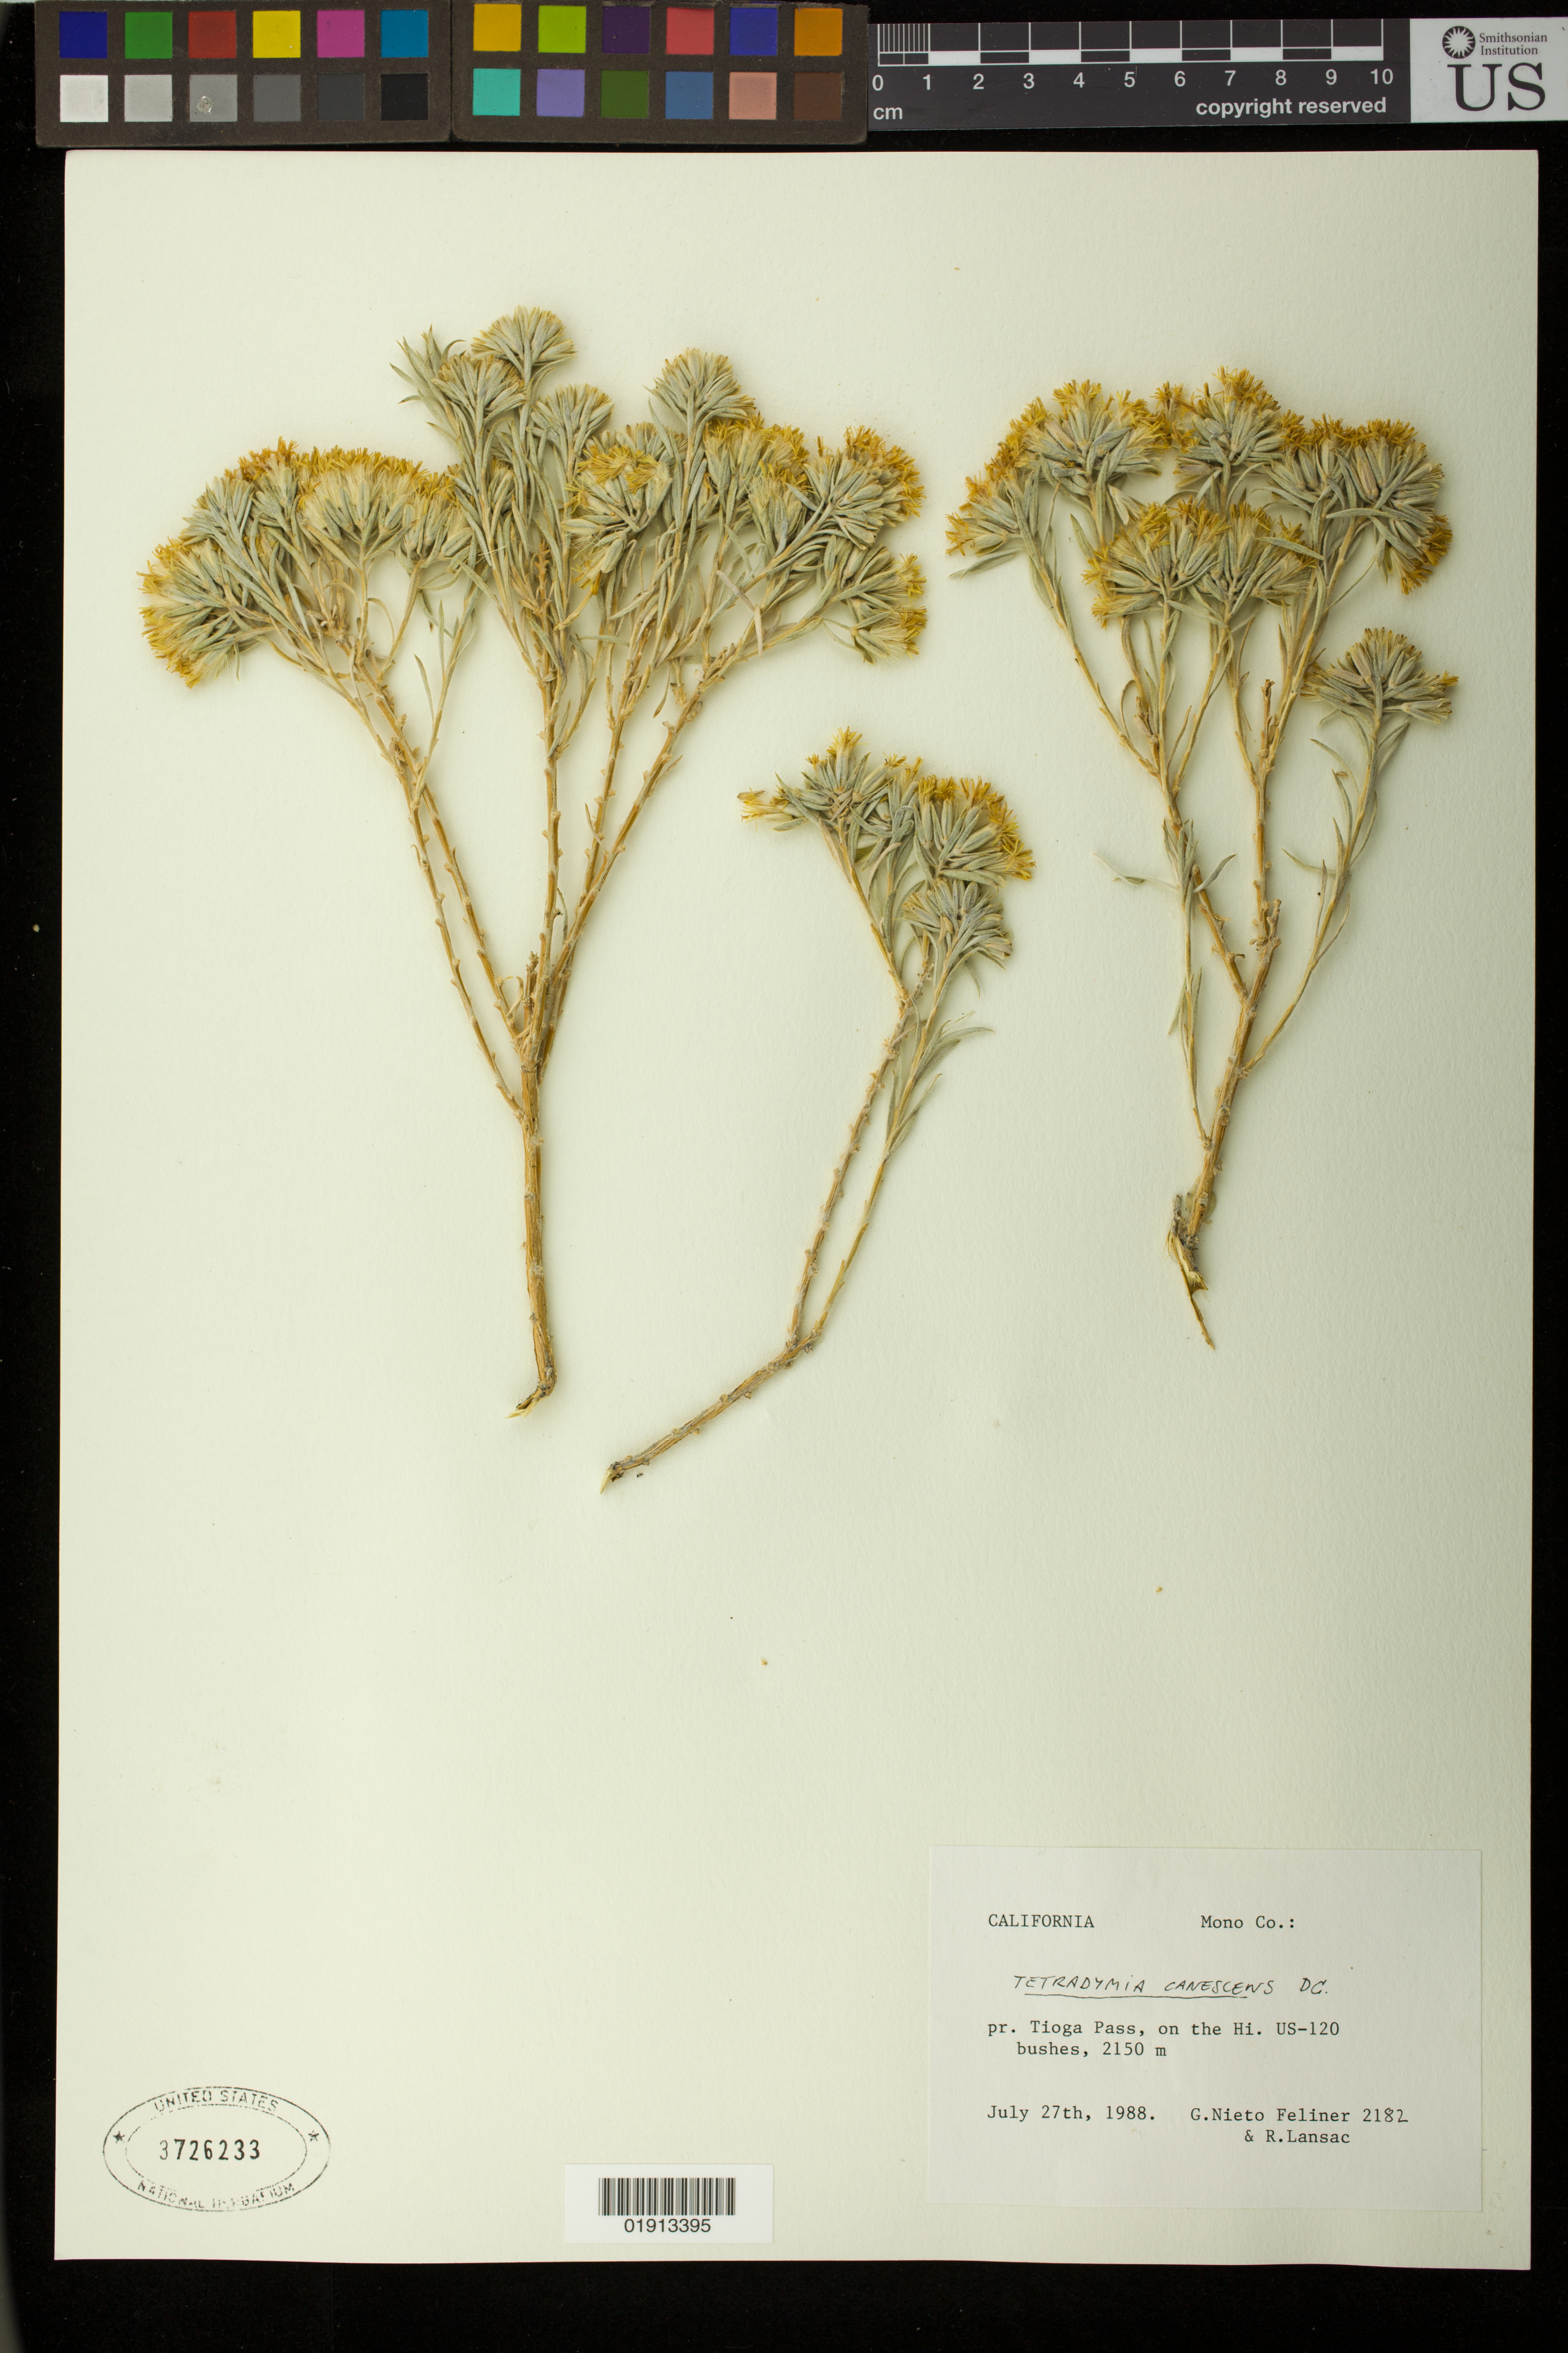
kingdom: Plantae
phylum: Tracheophyta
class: Magnoliopsida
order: Asterales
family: Asteraceae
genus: Tetradymia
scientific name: Tetradymia canescens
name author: DC.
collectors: G. Nieto Feliner & R. Lansac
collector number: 2182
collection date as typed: July 27th, 1988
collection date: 1988-07-27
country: United States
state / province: California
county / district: Mono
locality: pr. Tioga Pass, on the Hi. US-120.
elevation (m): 2150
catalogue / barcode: US 3726233